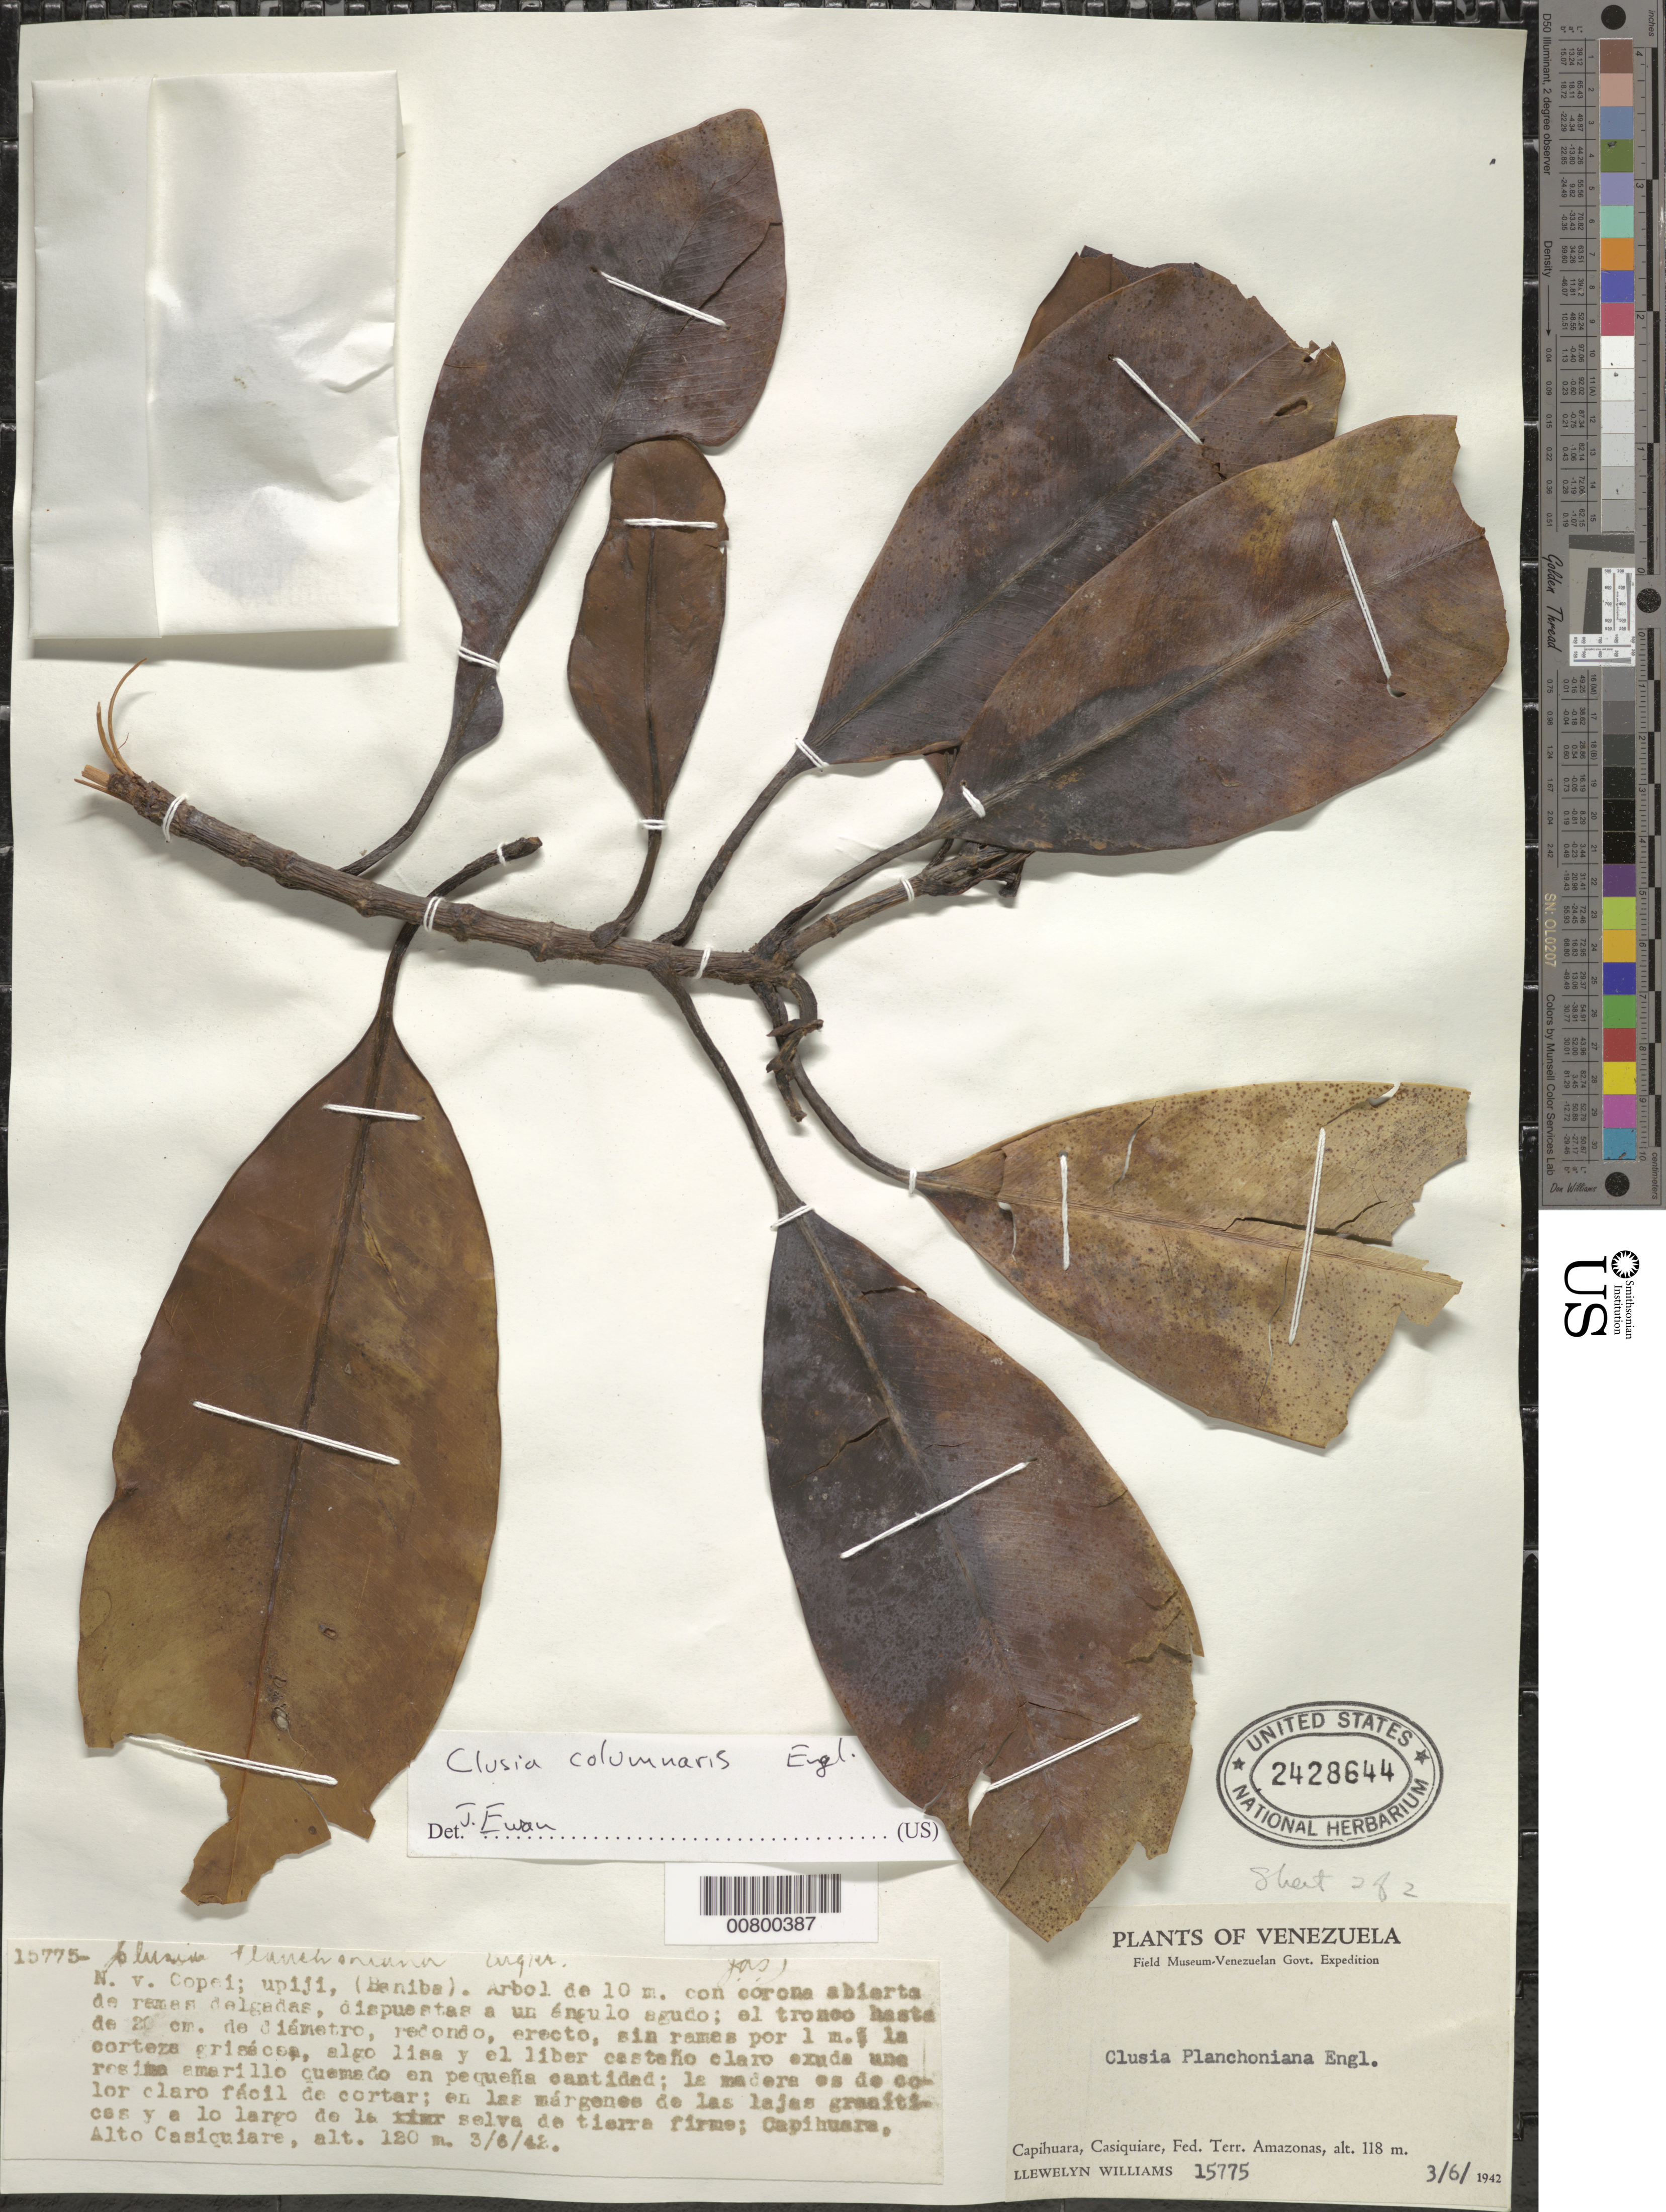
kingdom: Plantae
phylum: Tracheophyta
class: Magnoliopsida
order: Malpighiales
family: Clusiaceae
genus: Clusia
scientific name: Clusia columnaris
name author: Engl.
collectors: Ll. Williams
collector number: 15775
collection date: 1942-06-03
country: Venezuela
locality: Capihuara, Casiquiare, Fed. Terr. Amazonas.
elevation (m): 118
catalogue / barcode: US 2428644